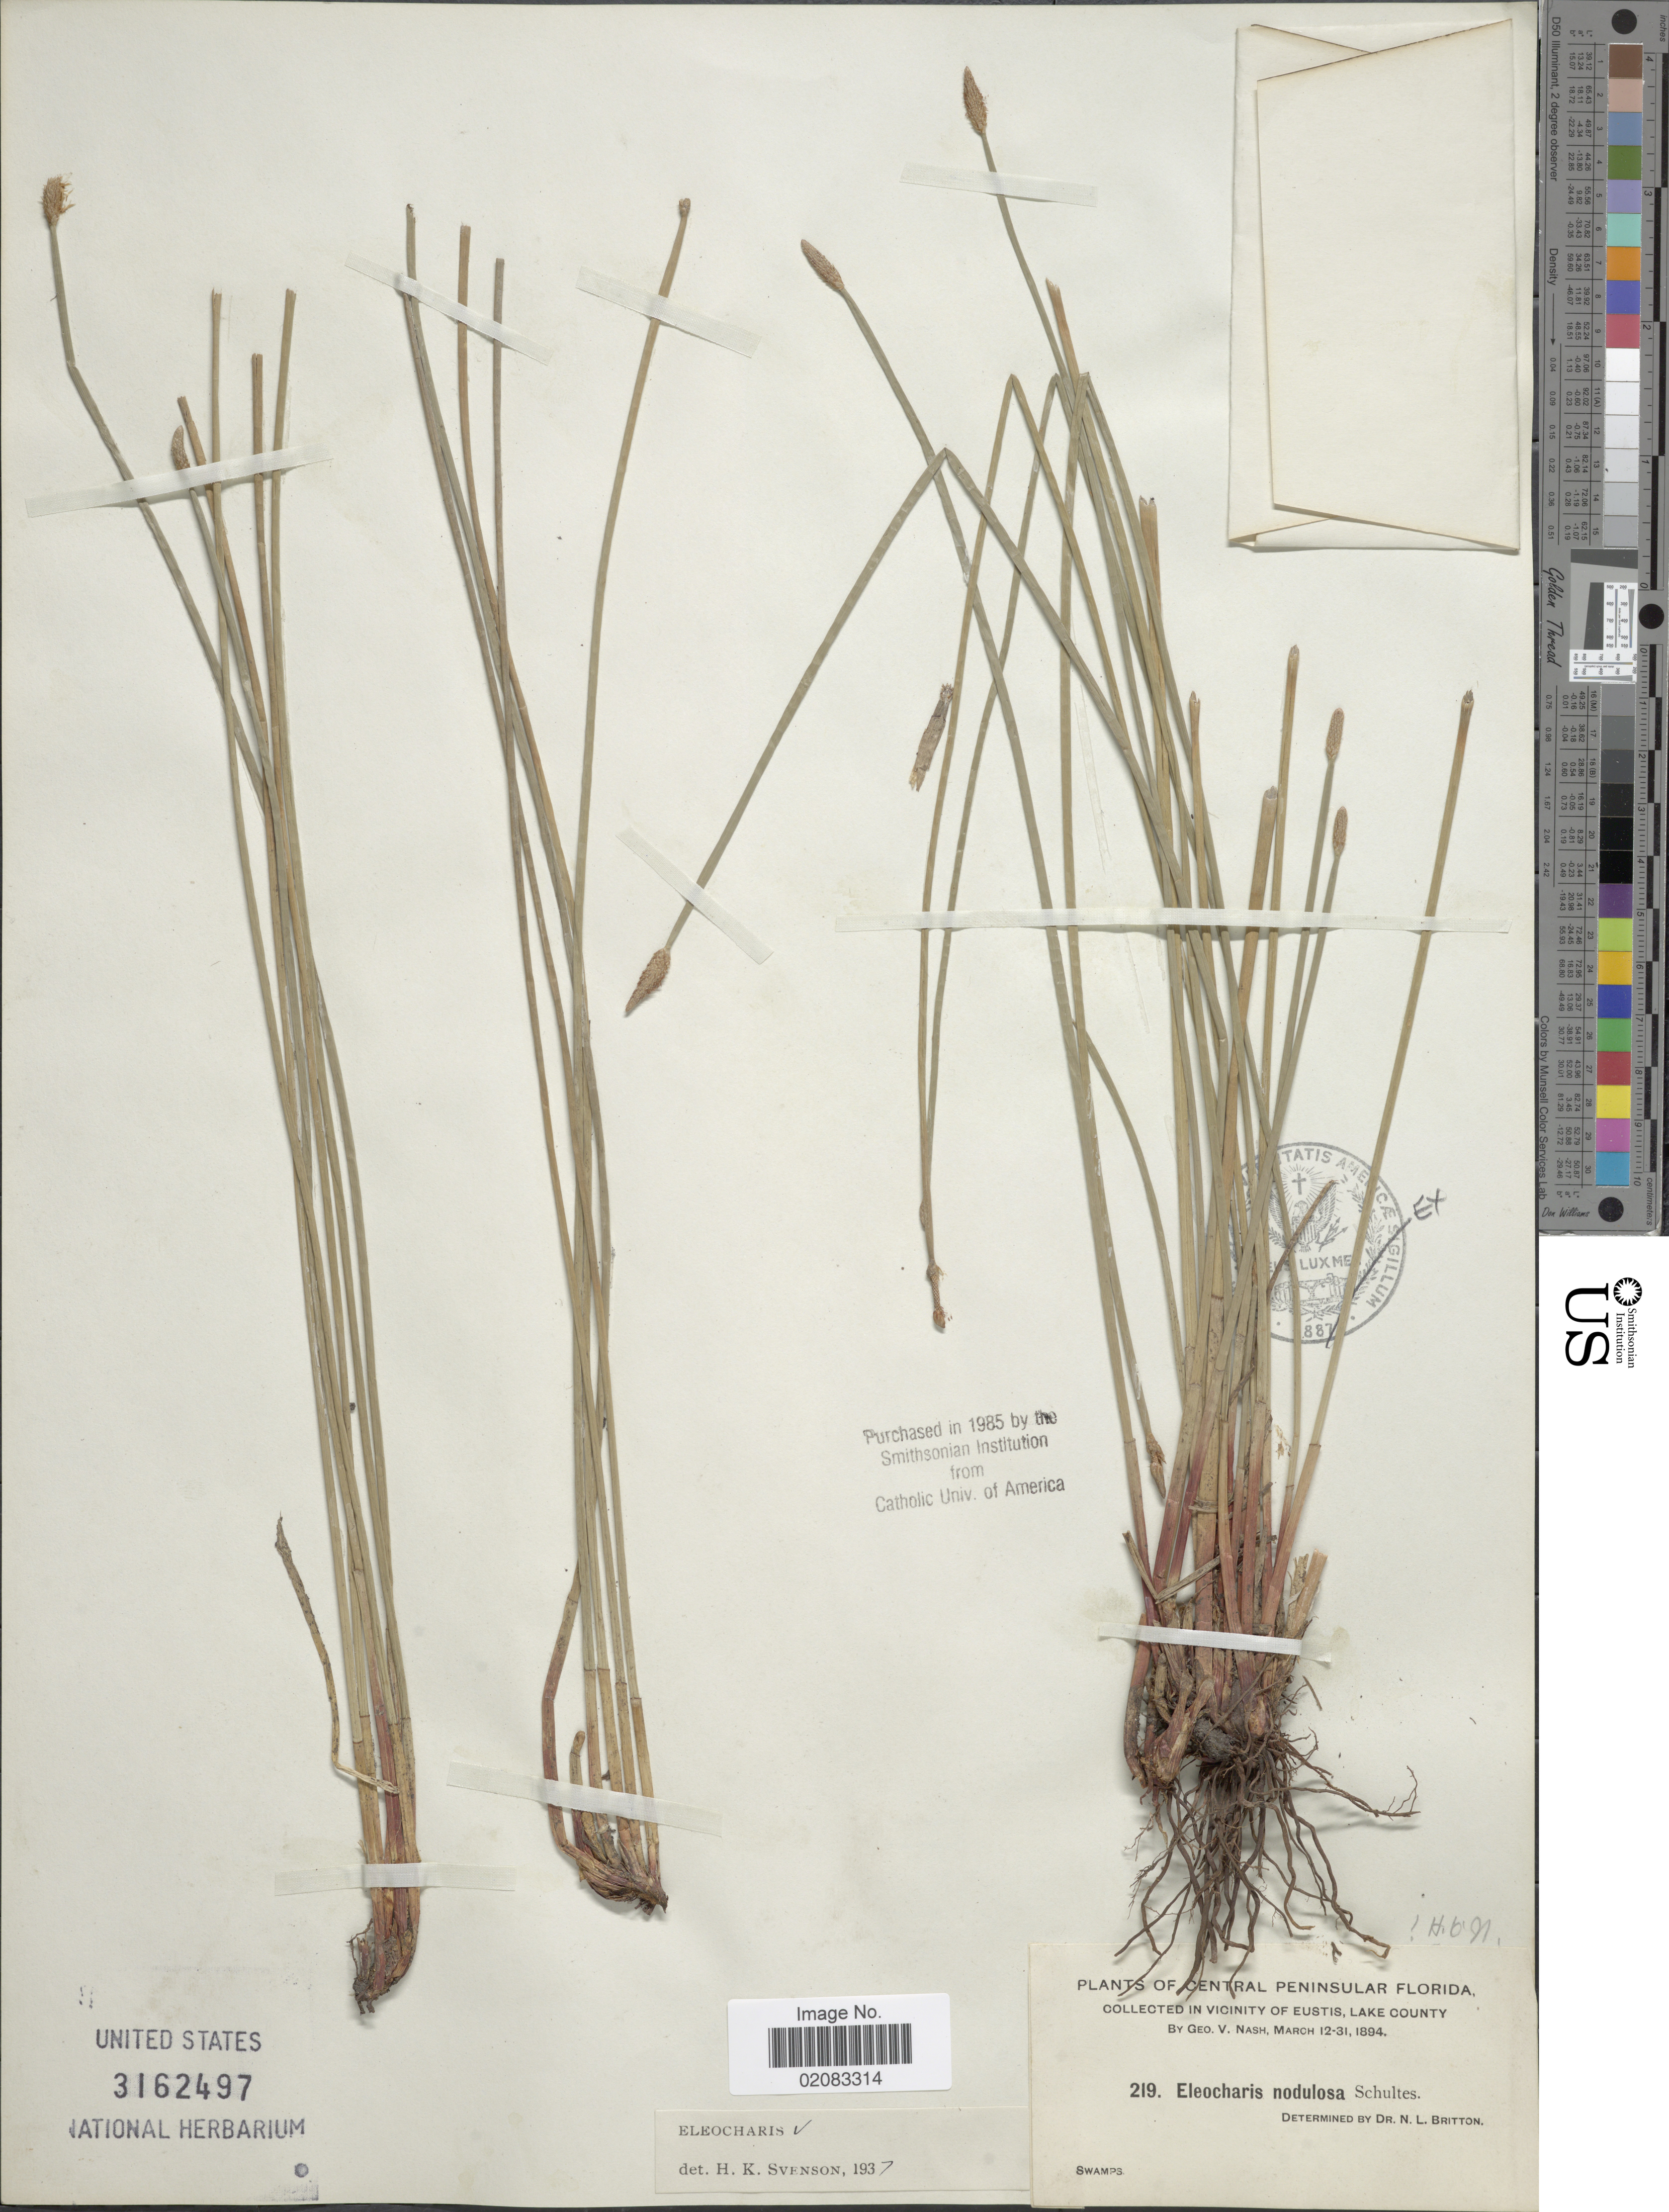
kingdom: Plantae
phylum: Tracheophyta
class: Liliopsida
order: Poales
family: Cyperaceae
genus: Eleocharis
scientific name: Eleocharis montana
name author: (Kunth) Roem. & Schult.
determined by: Strong, Mark T., (BOT), Smithsonian Institution - National Museum of Natural History (UNITED STATES)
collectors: G. V. Nash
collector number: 219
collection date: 1894-03-12/1894-03-31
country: United States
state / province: Florida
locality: Central Peninsular Florida, in vicinity of Eustis Lake County, Swamps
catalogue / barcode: US 3162497